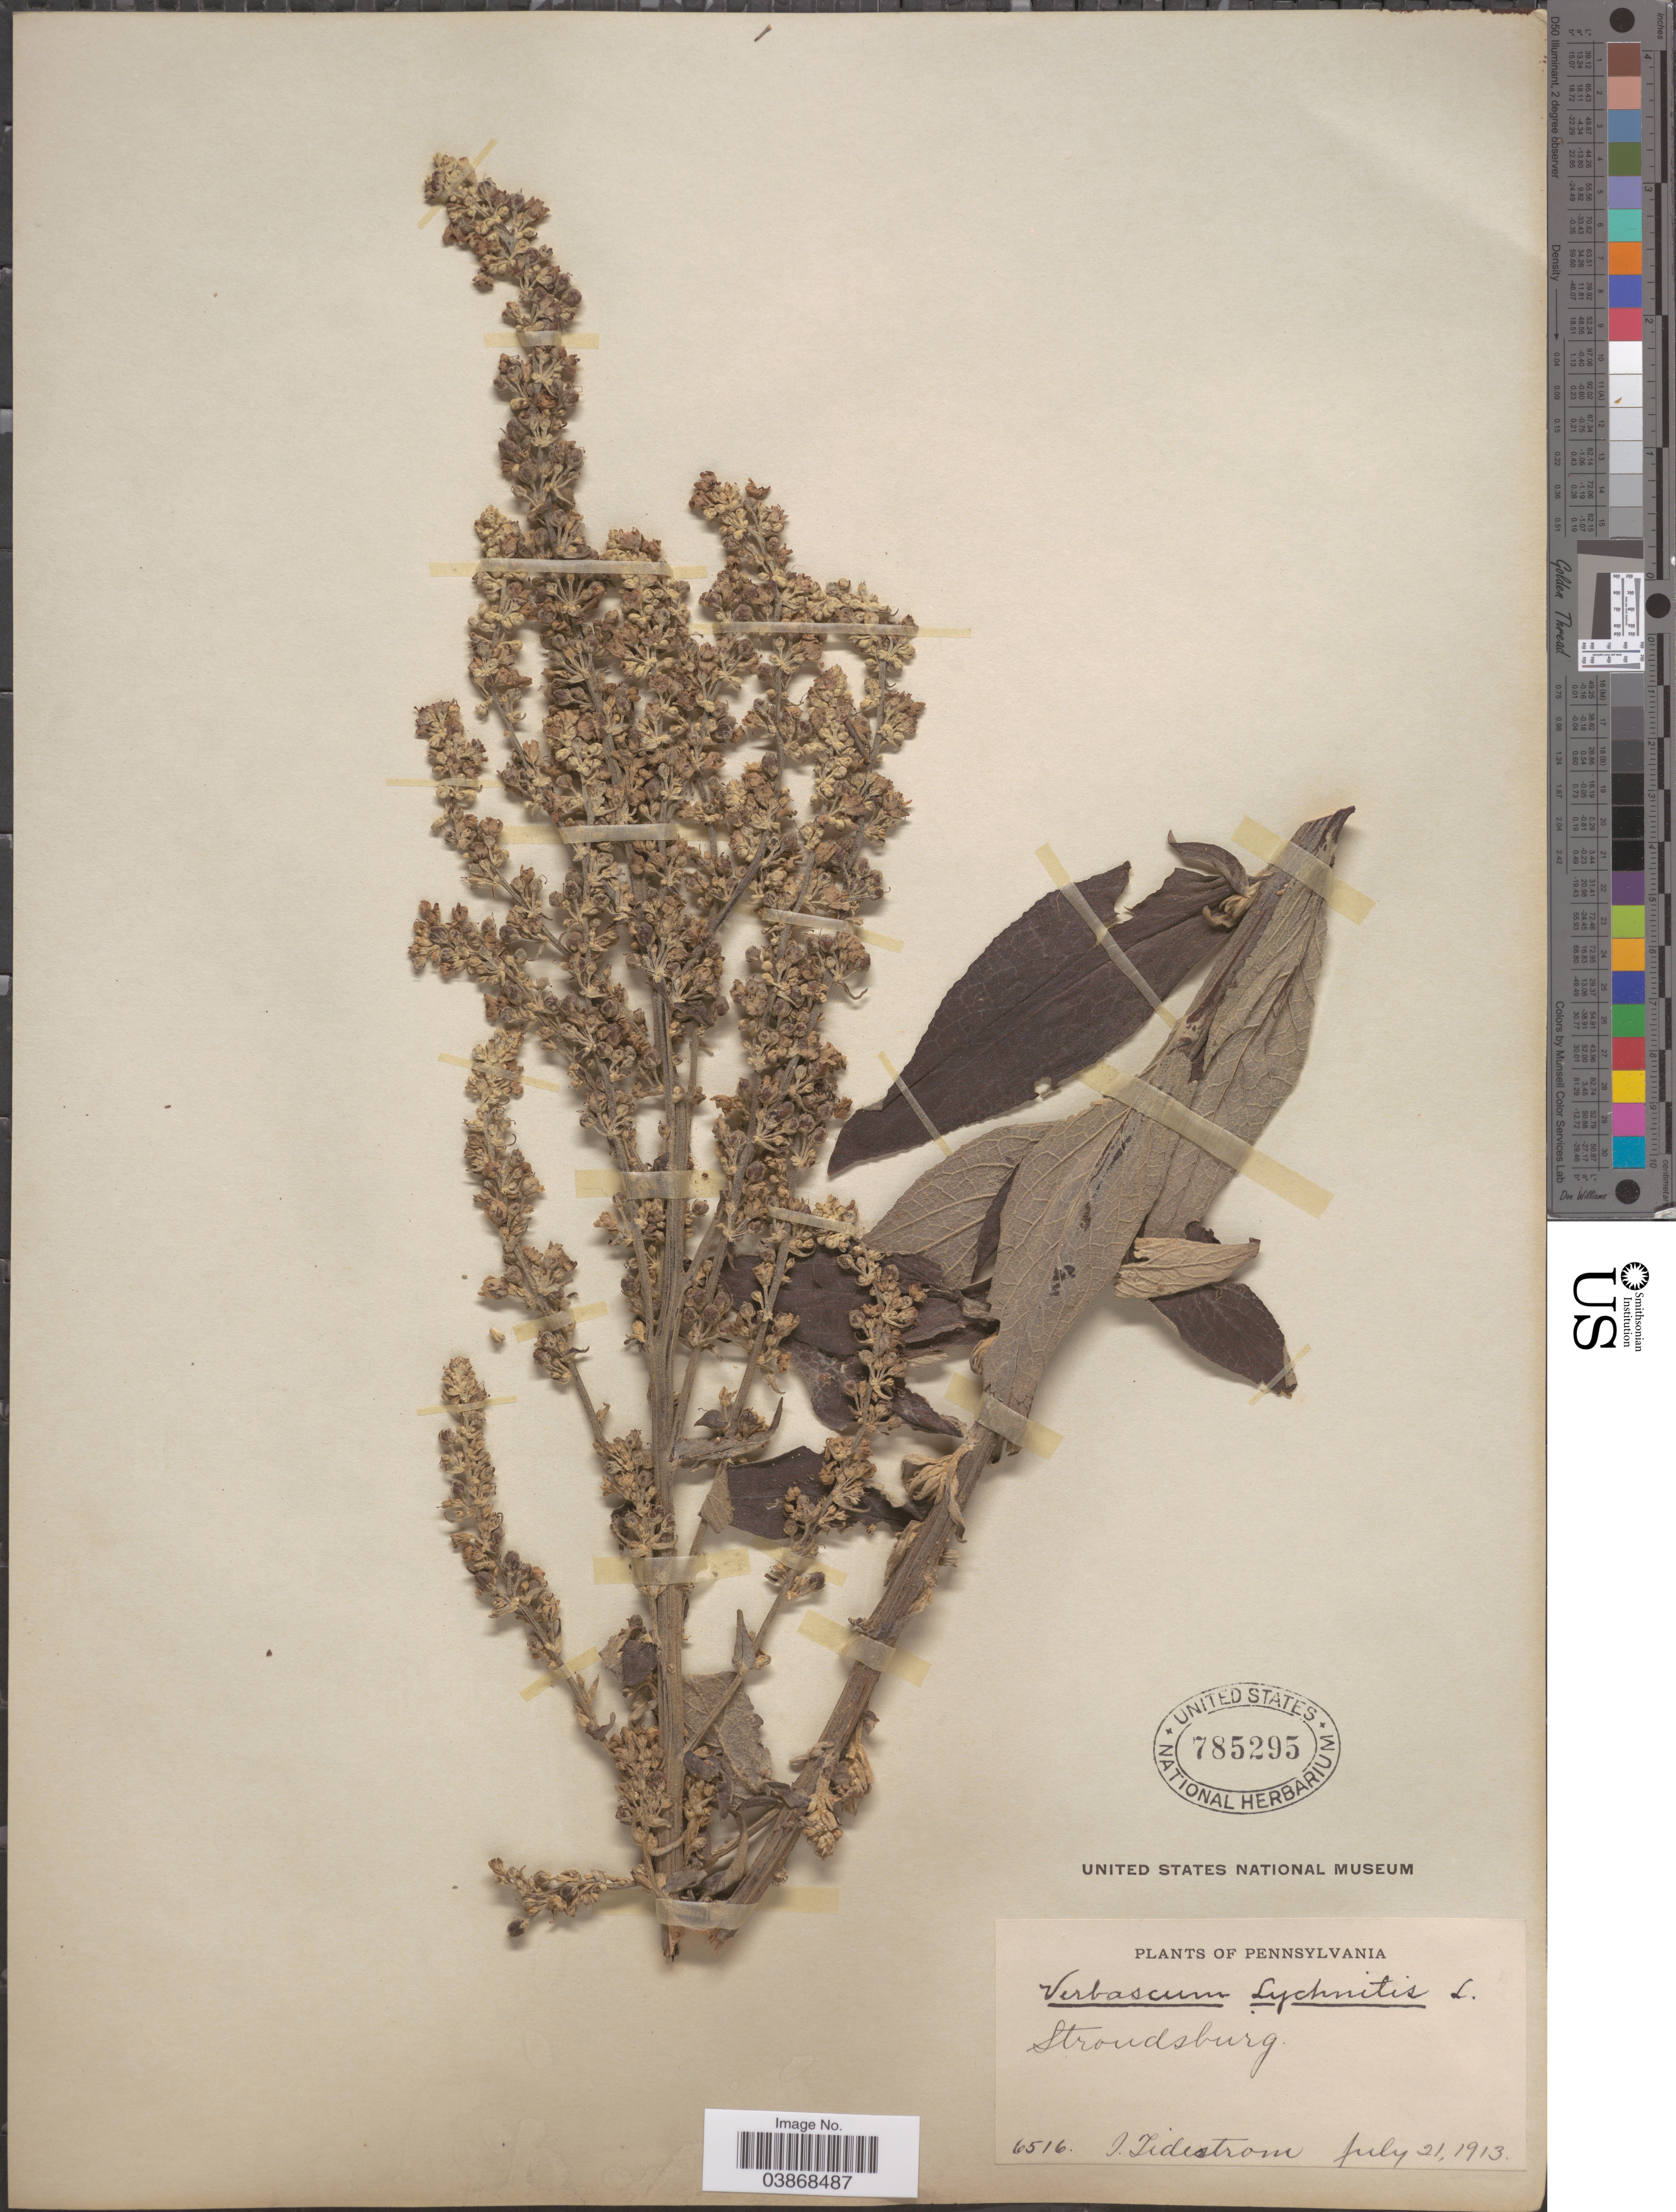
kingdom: Plantae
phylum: Tracheophyta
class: Magnoliopsida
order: Lamiales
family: Scrophulariaceae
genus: Verbascum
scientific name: Verbascum lychnitis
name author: L.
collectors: I. F. Tidestrom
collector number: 6516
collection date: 1913-07-21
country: United States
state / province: Pennsylvania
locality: Stroudsburg.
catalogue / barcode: US 785295